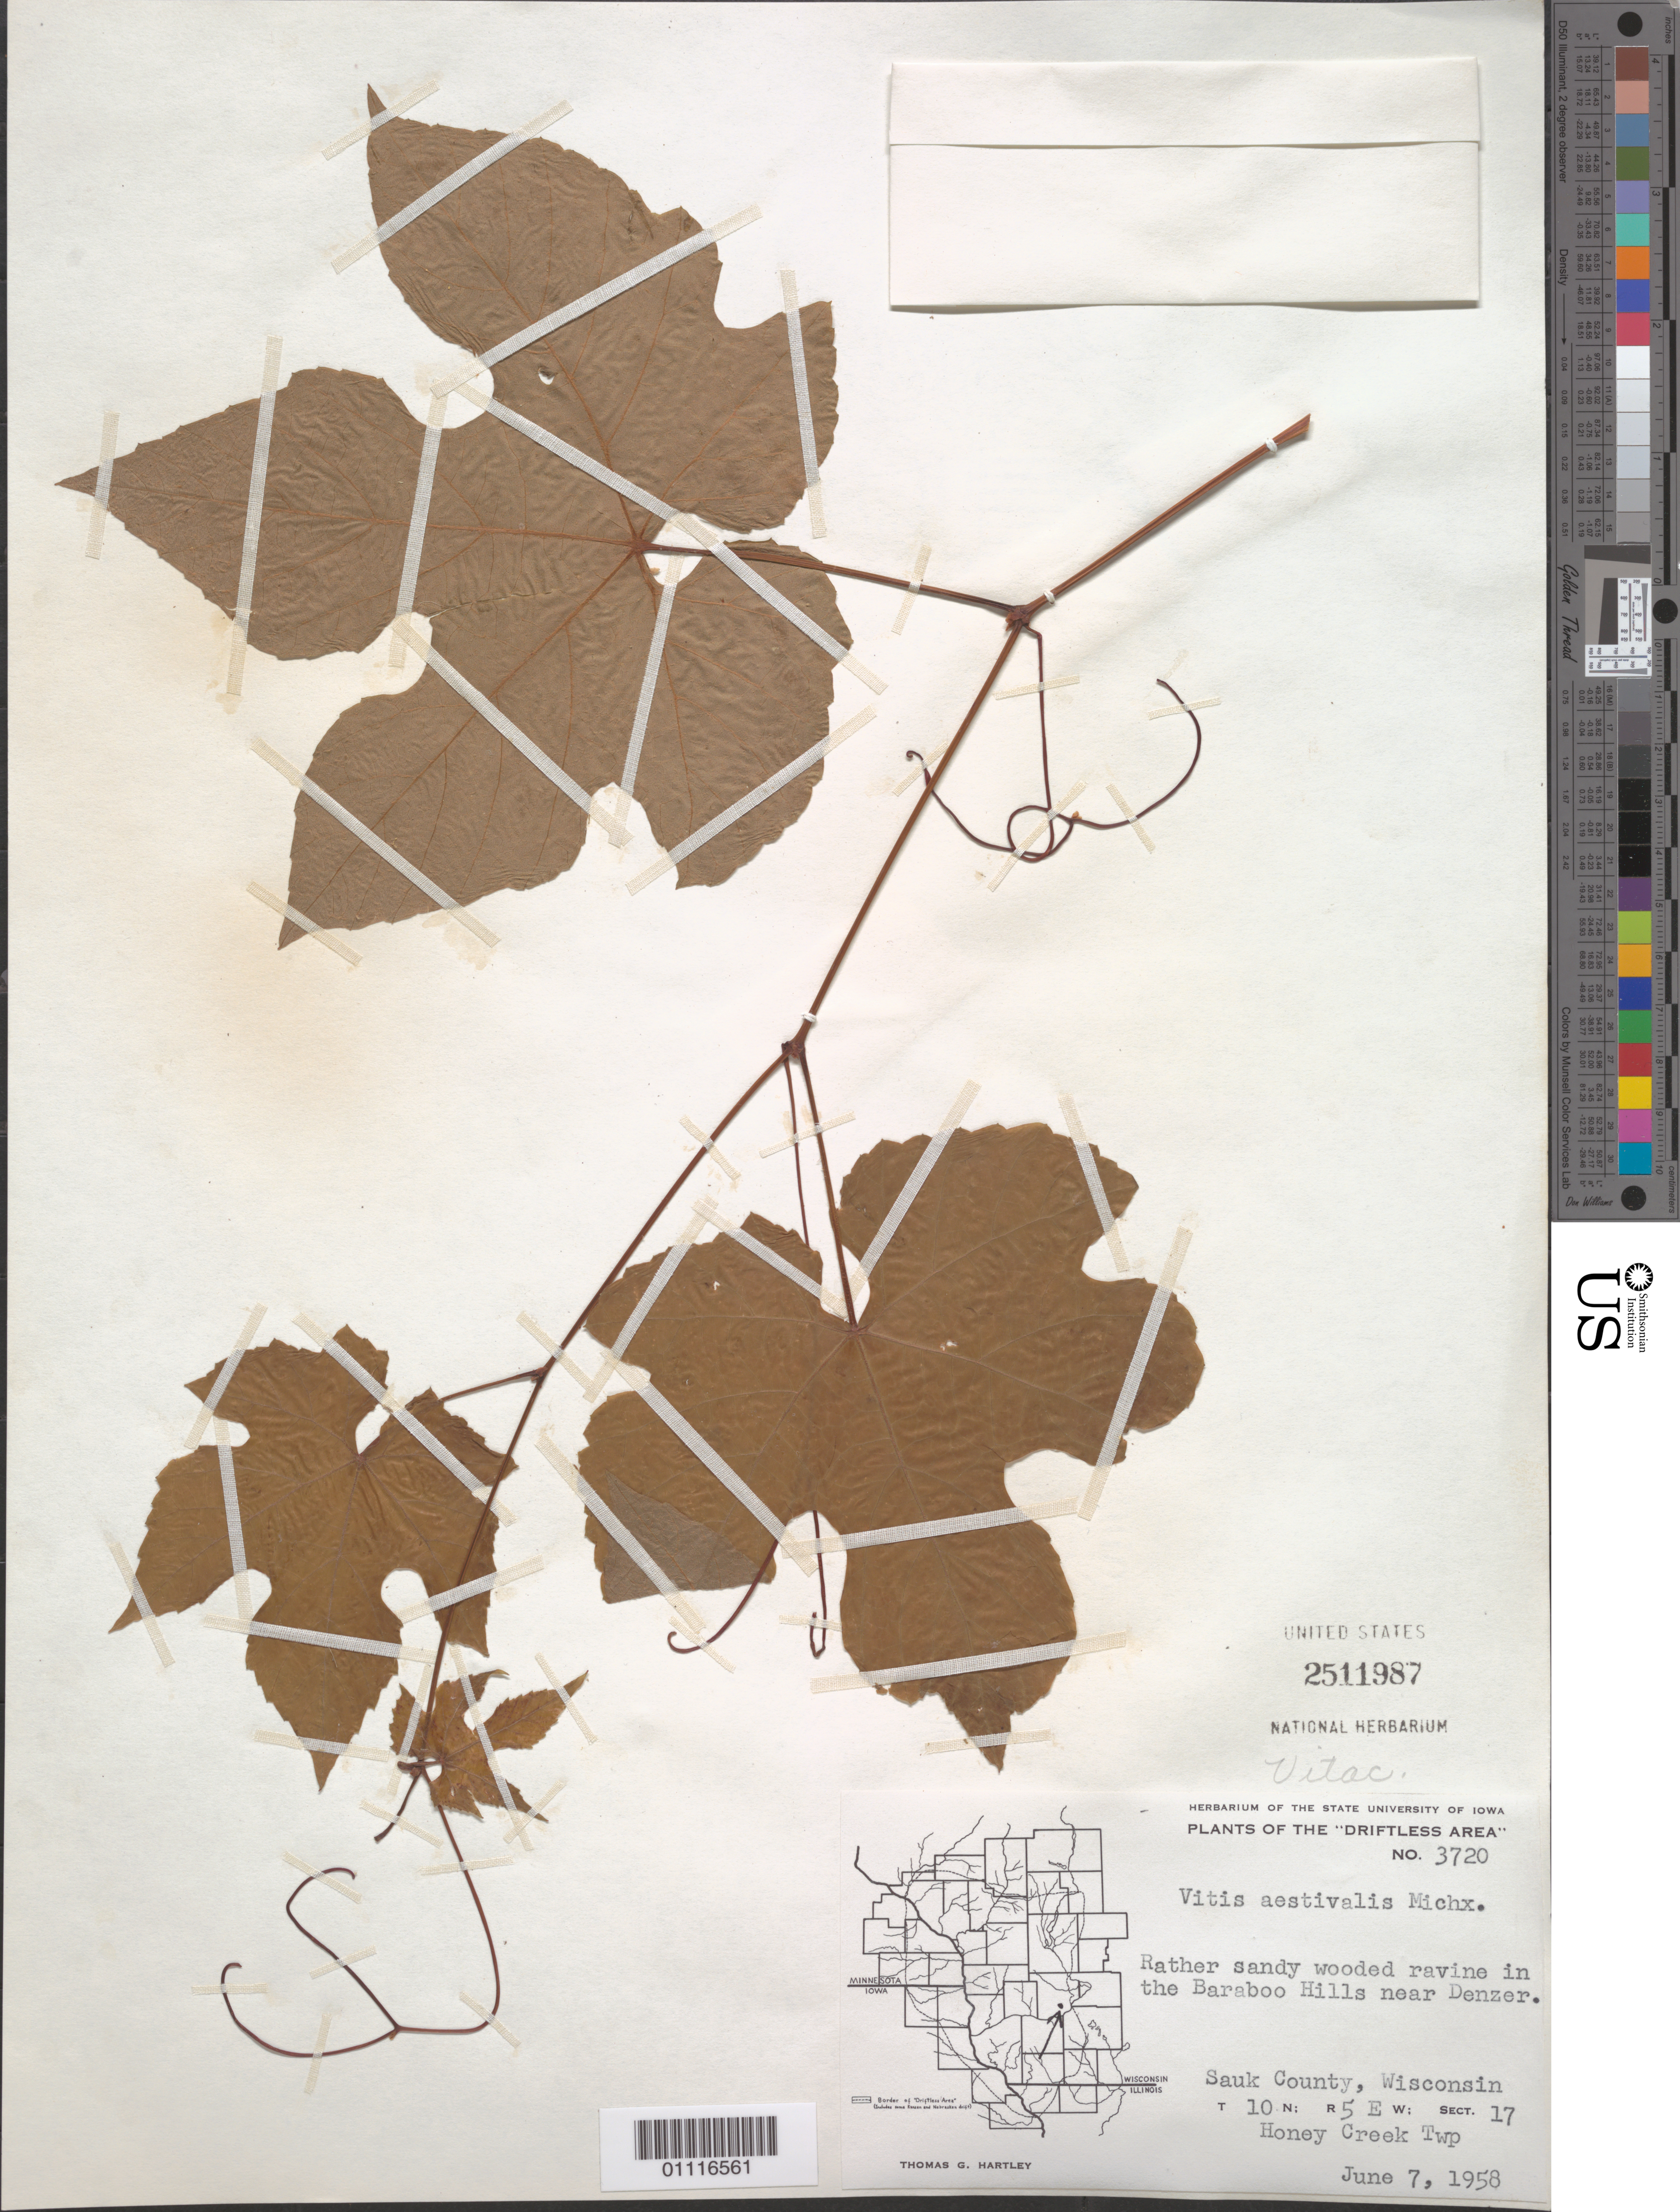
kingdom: Plantae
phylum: Tracheophyta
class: Magnoliopsida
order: Vitales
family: Vitaceae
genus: Vitis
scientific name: Vitis aestivalis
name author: Michx.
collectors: T. G. Hartley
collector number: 3720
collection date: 1958-06-07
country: United States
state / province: Wisconsin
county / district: Sauk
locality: Rather sandy wooled ravine in the Baraboo Hills near Denzer. T 10 N; R 5EW; SECT. 17, Honey Creek Twp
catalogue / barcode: US 2511987